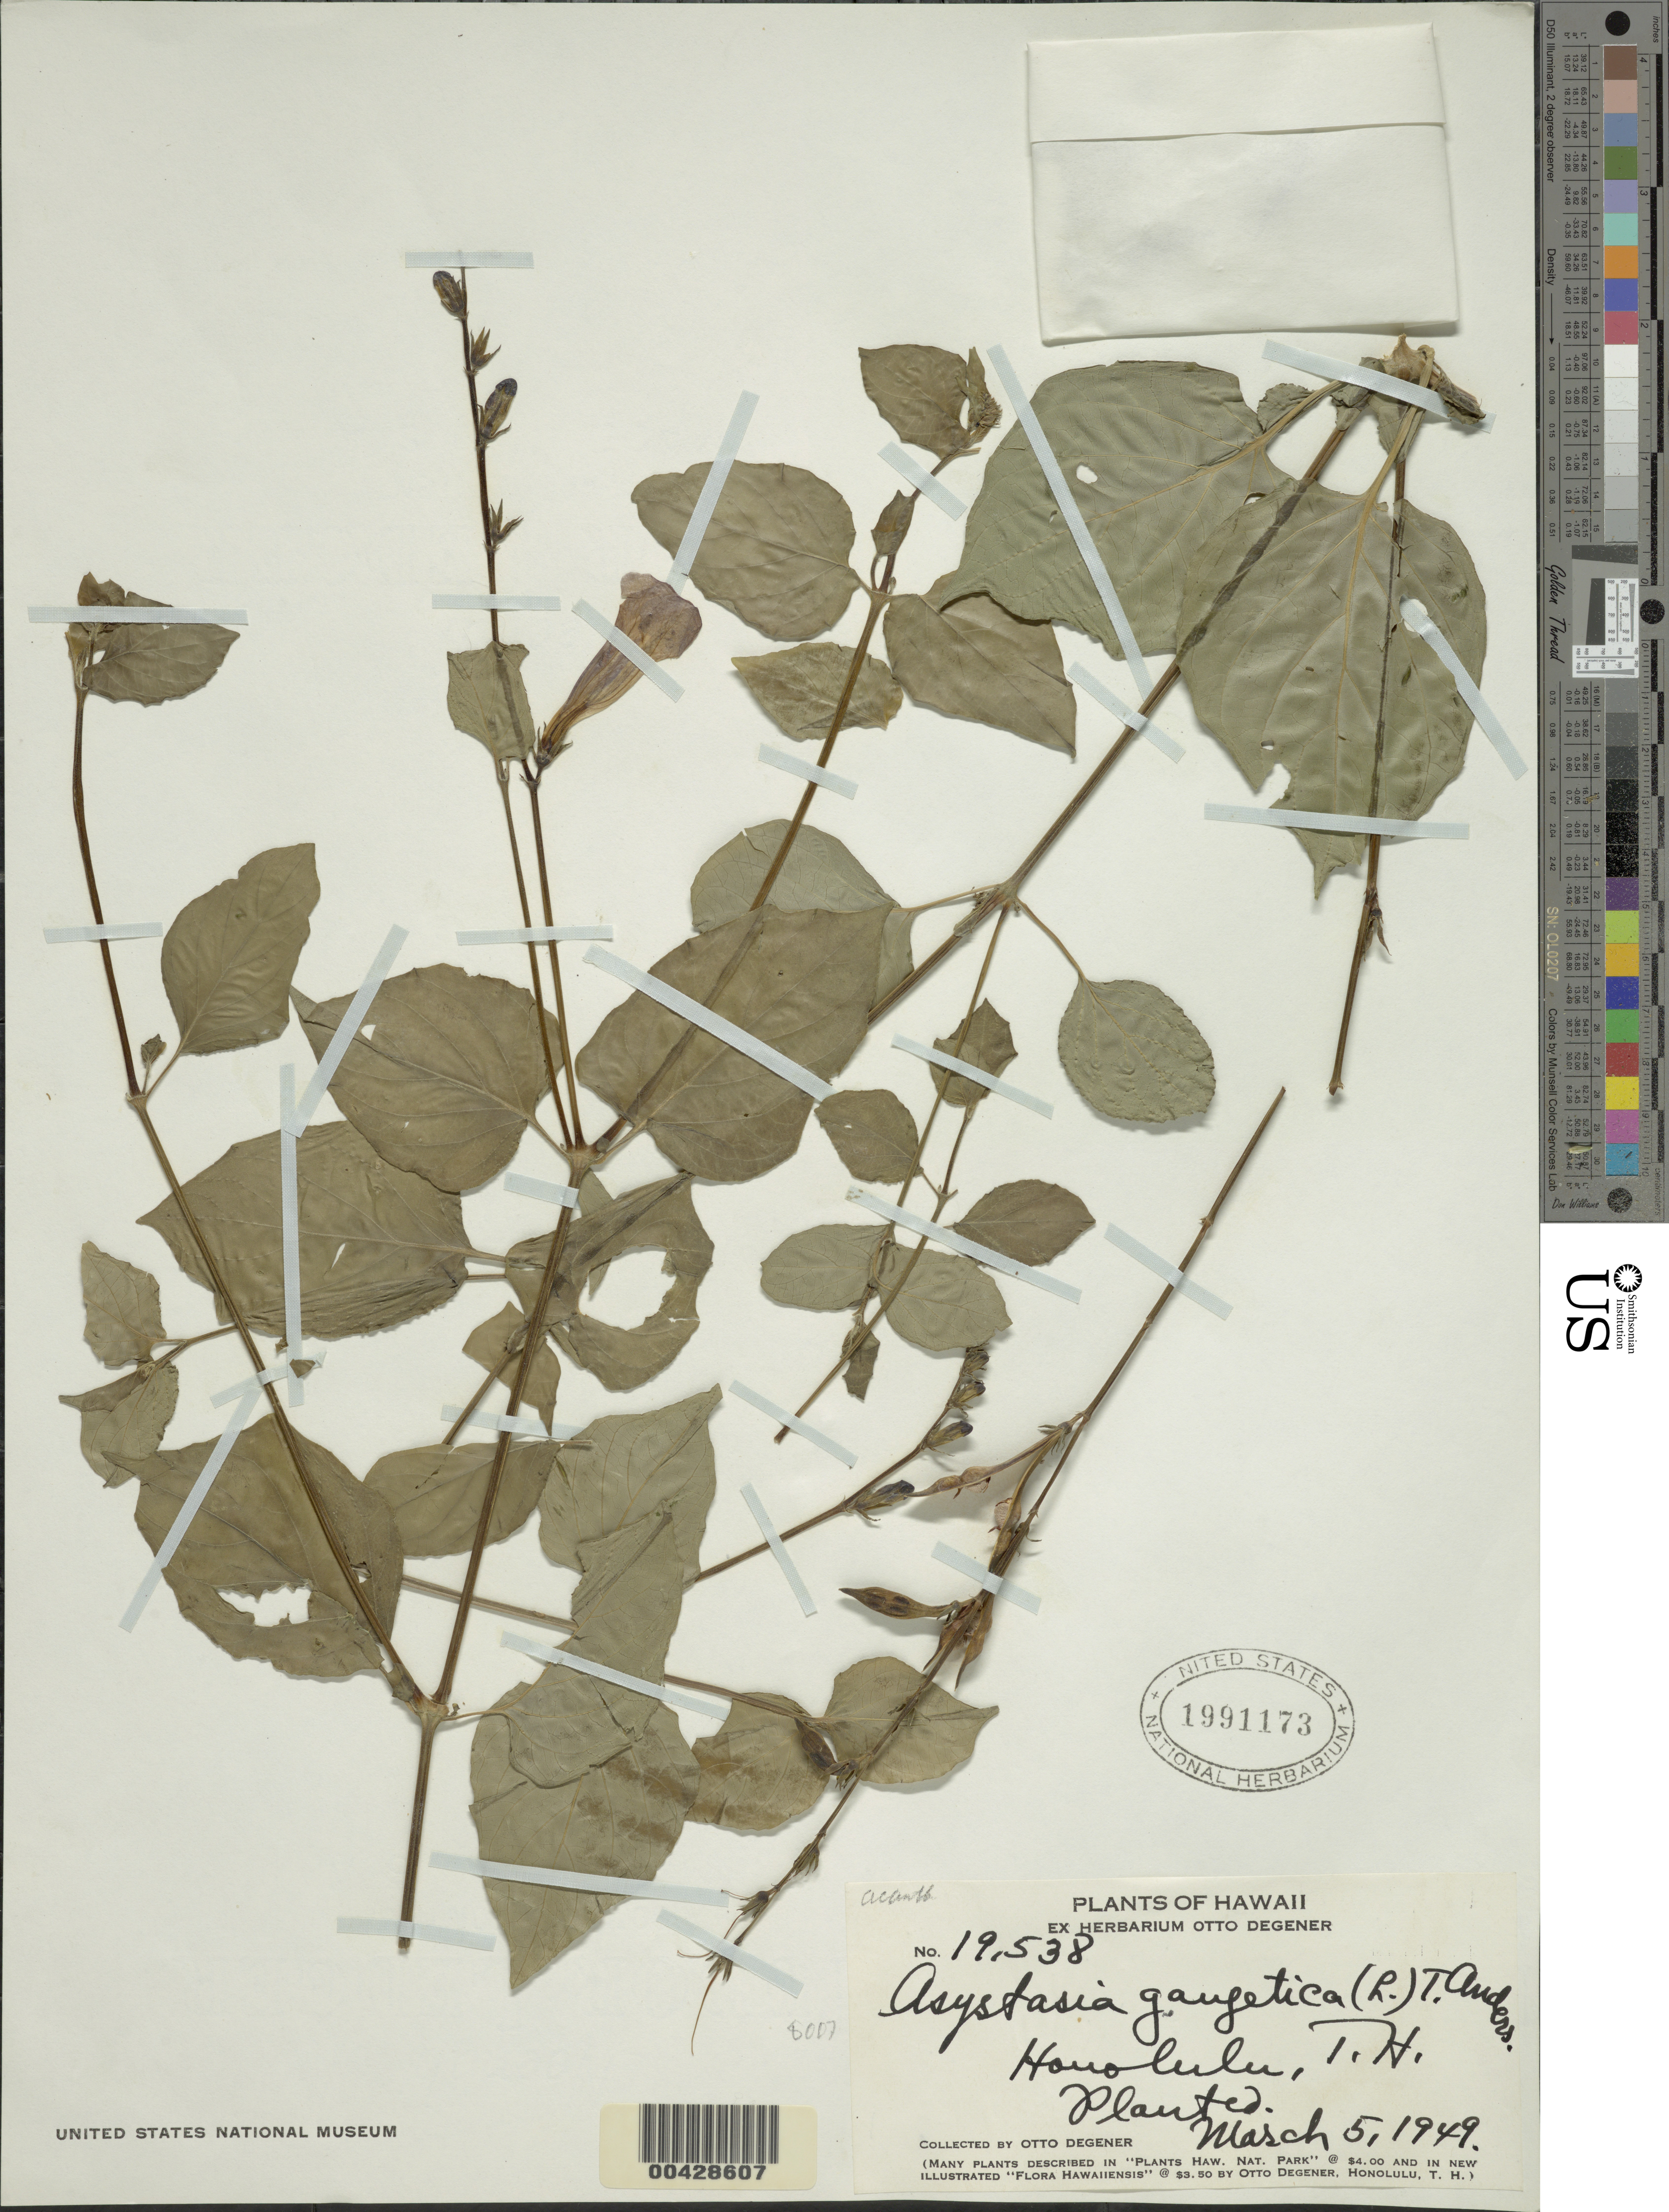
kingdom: Plantae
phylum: Tracheophyta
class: Magnoliopsida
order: Lamiales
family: Acanthaceae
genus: Asystasia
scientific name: Asystasia gangetica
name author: (L.) T. Anderson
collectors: O. Degener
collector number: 19538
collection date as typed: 5 Mar 1949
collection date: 1949-03-05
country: United States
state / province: Hawaii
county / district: Honolulu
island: Oahu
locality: Honolulu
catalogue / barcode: US 1991173